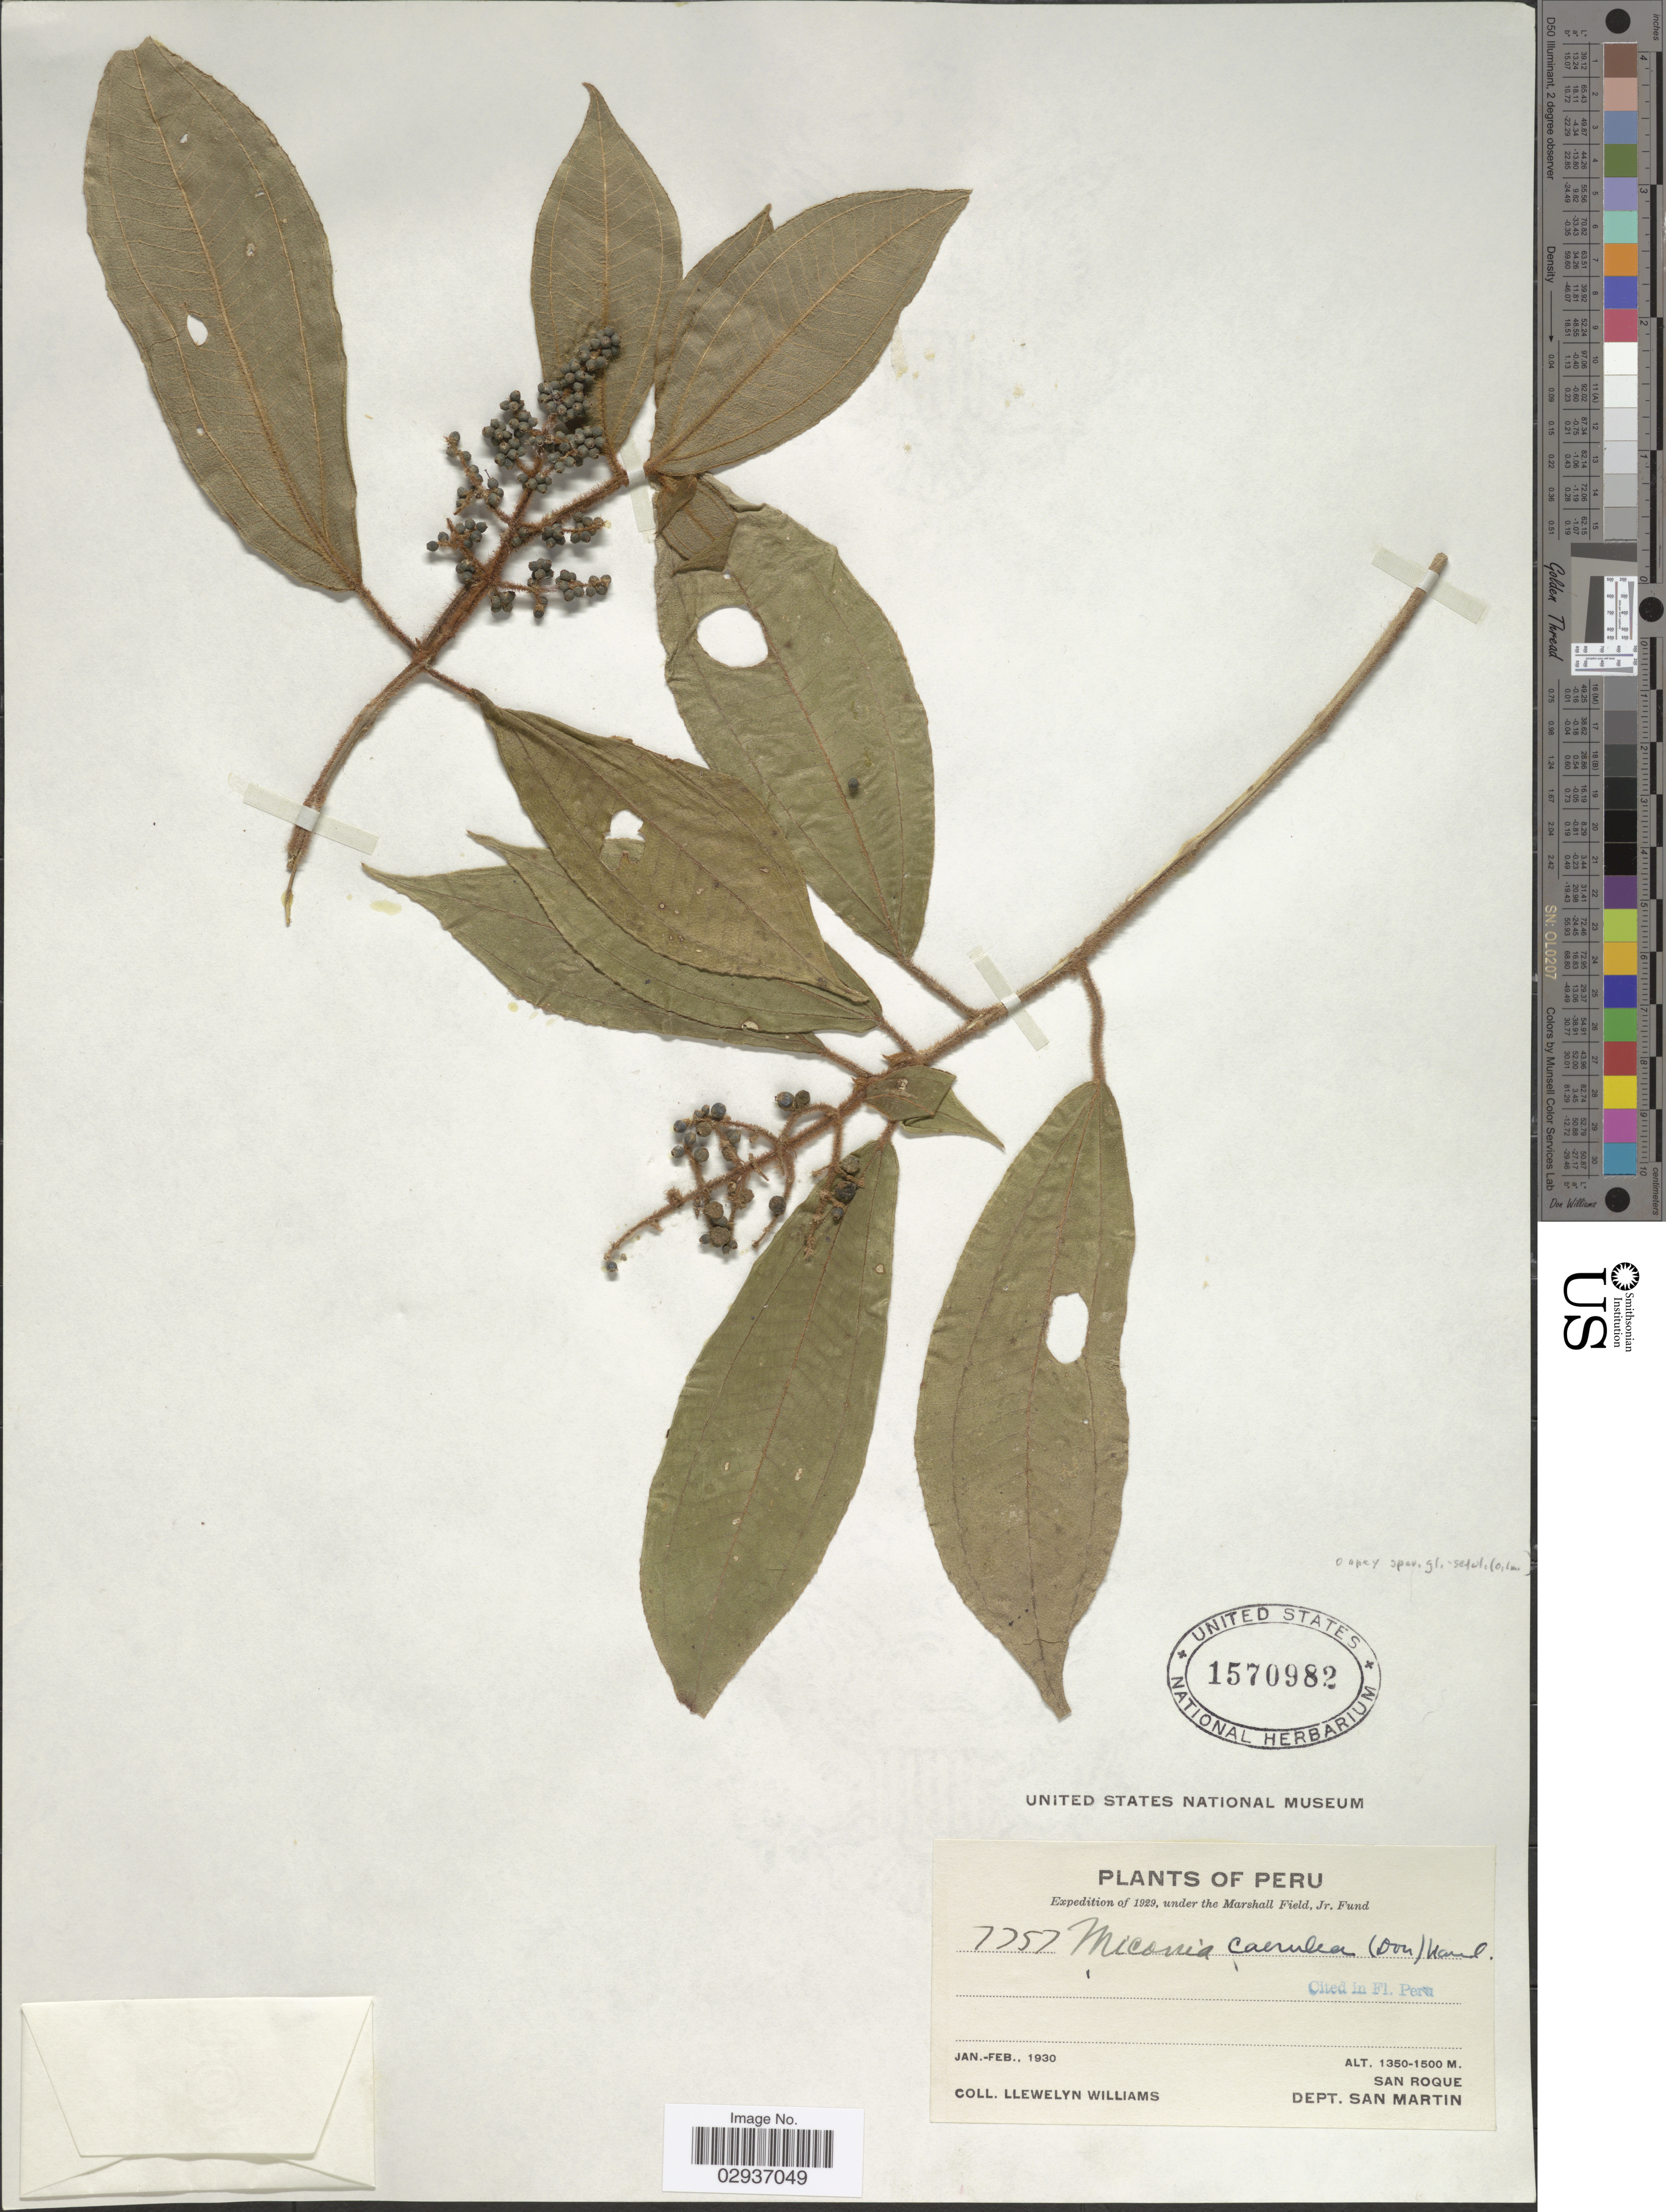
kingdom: Plantae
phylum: Tracheophyta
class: Magnoliopsida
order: Myrtales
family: Melastomataceae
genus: Miconia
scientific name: Miconia caerulea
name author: (D. Don) Naudin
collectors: Ll. Williams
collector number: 7757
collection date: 1930-01/1930-02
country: Peru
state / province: San Martín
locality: San Roque. Dept. San Martin.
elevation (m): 1350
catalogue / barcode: US 1570982